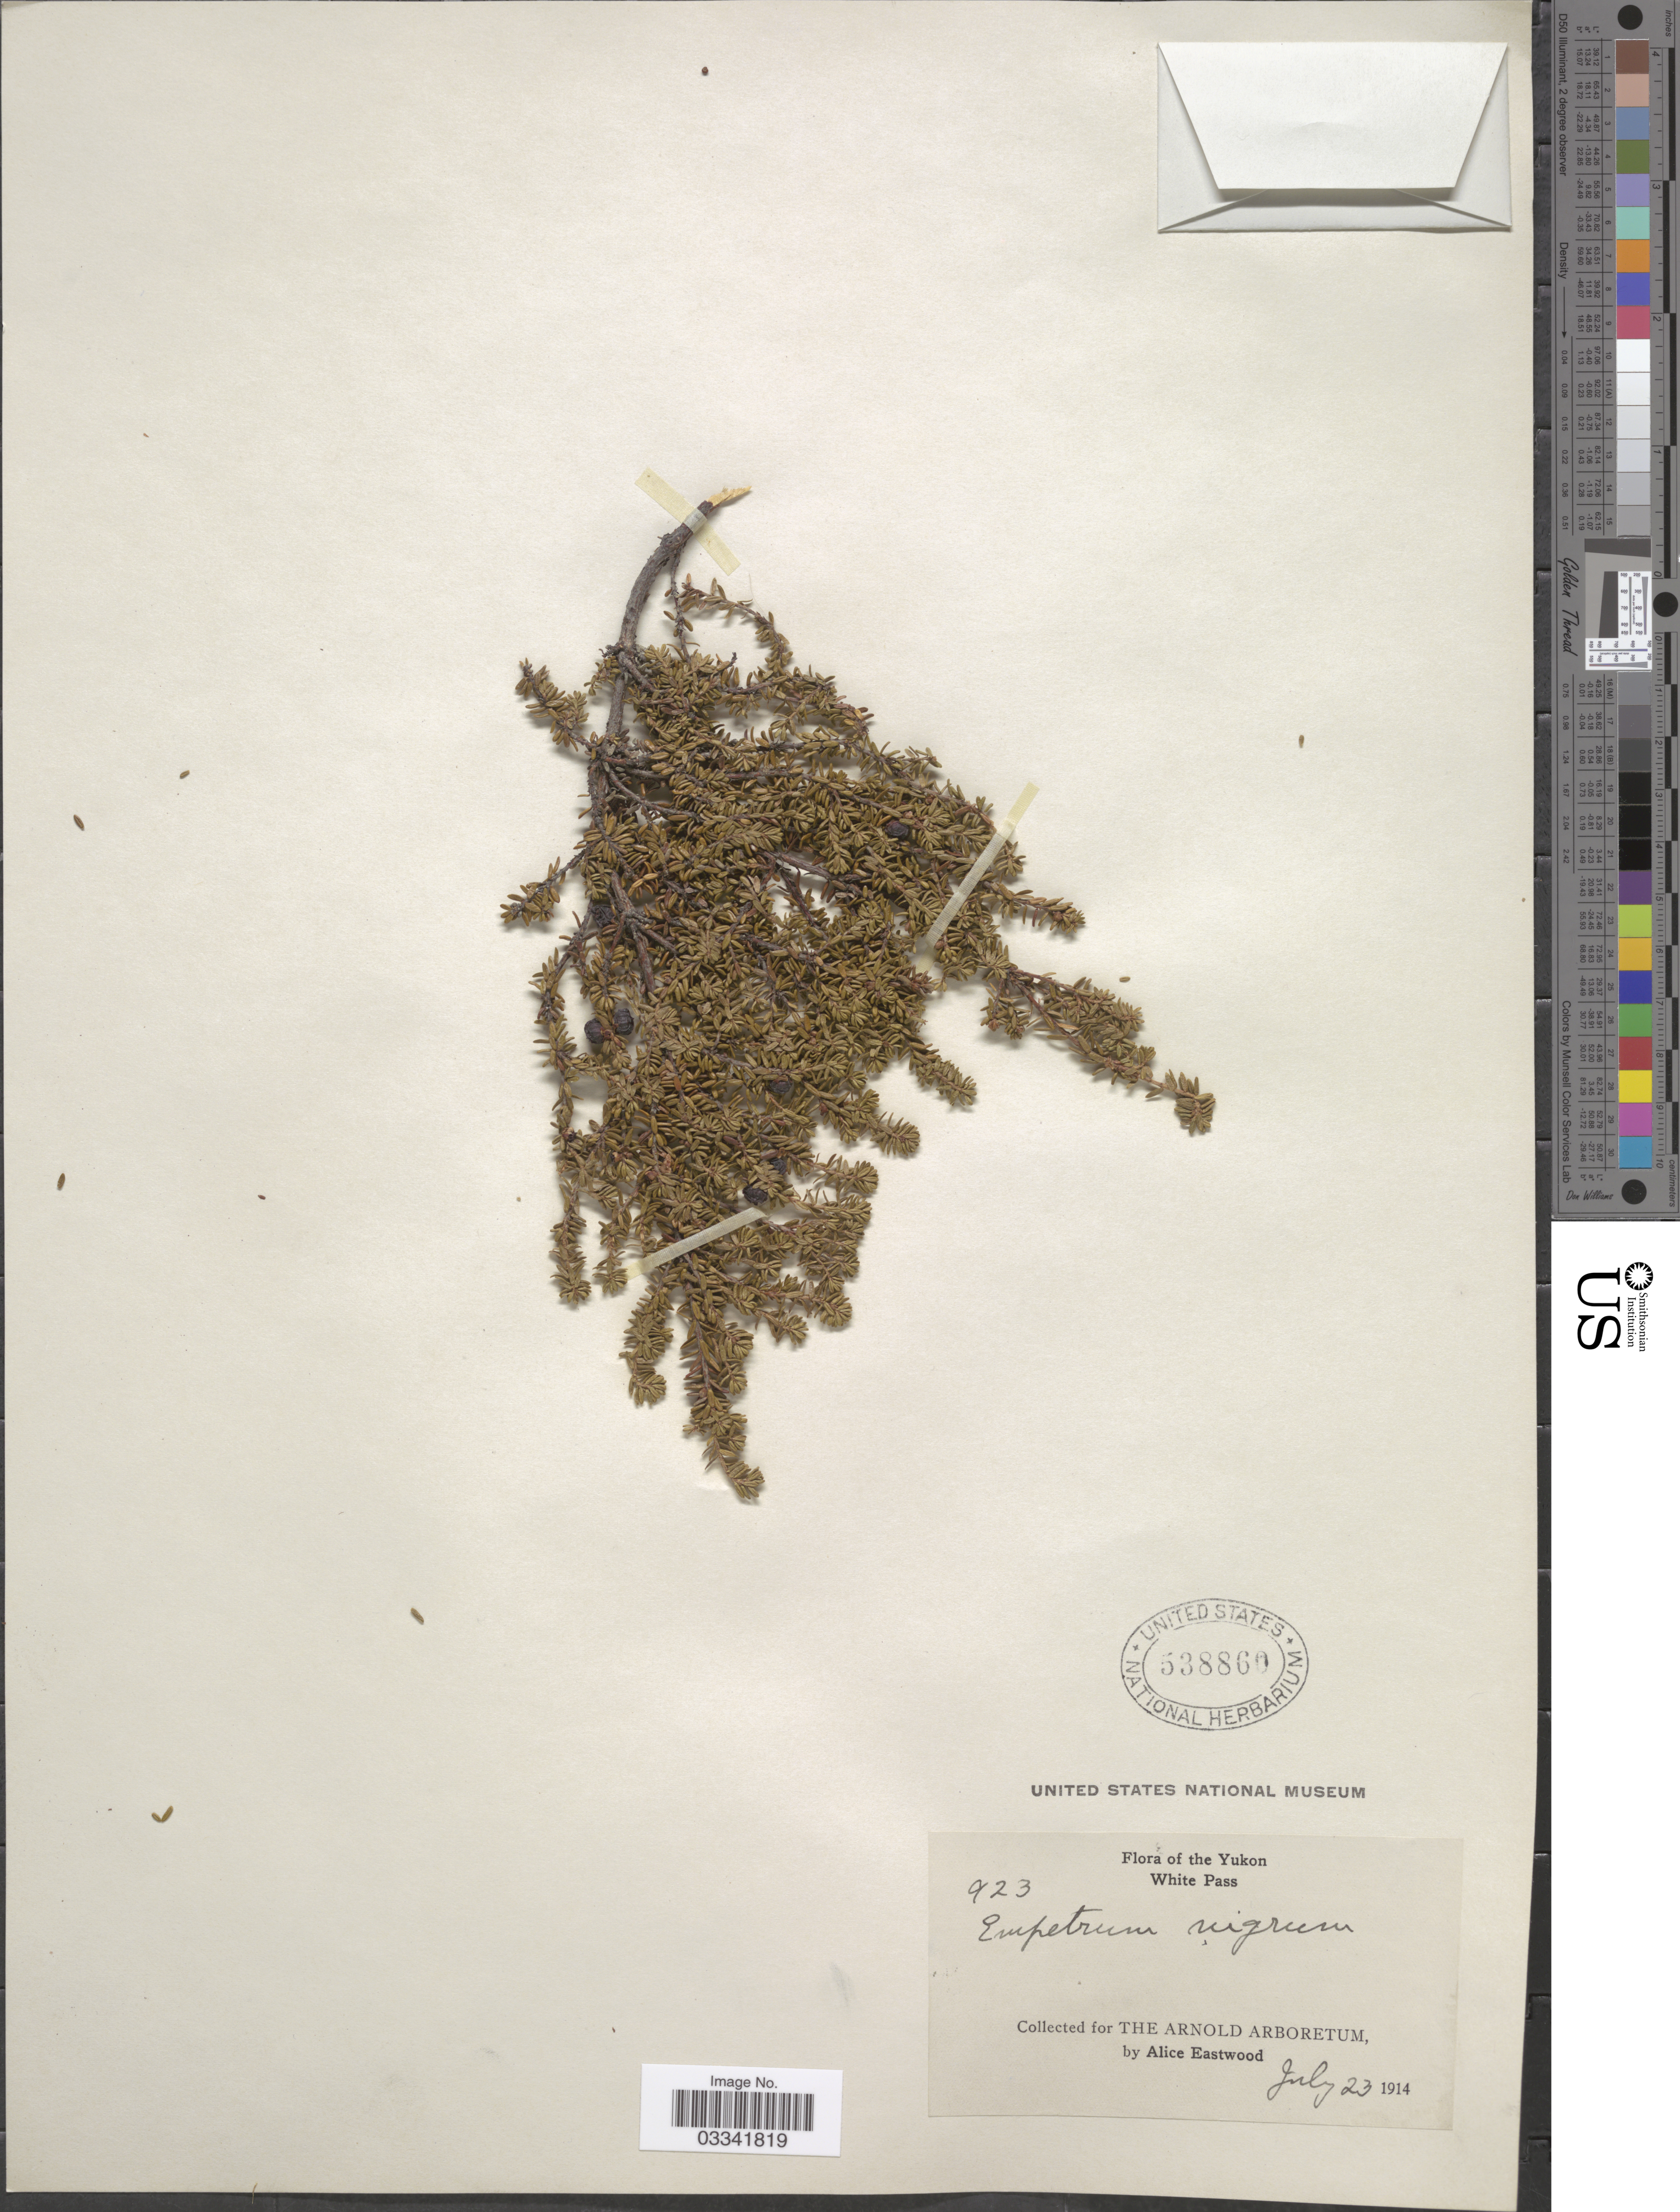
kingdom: Plantae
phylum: Tracheophyta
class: Magnoliopsida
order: Ericales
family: Ericaceae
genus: Empetrum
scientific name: Empetrum nigrum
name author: L.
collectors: A. Eastwood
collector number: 923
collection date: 1914-07-23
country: Canada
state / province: Yukon Territory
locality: White Pass.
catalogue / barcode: US 538860